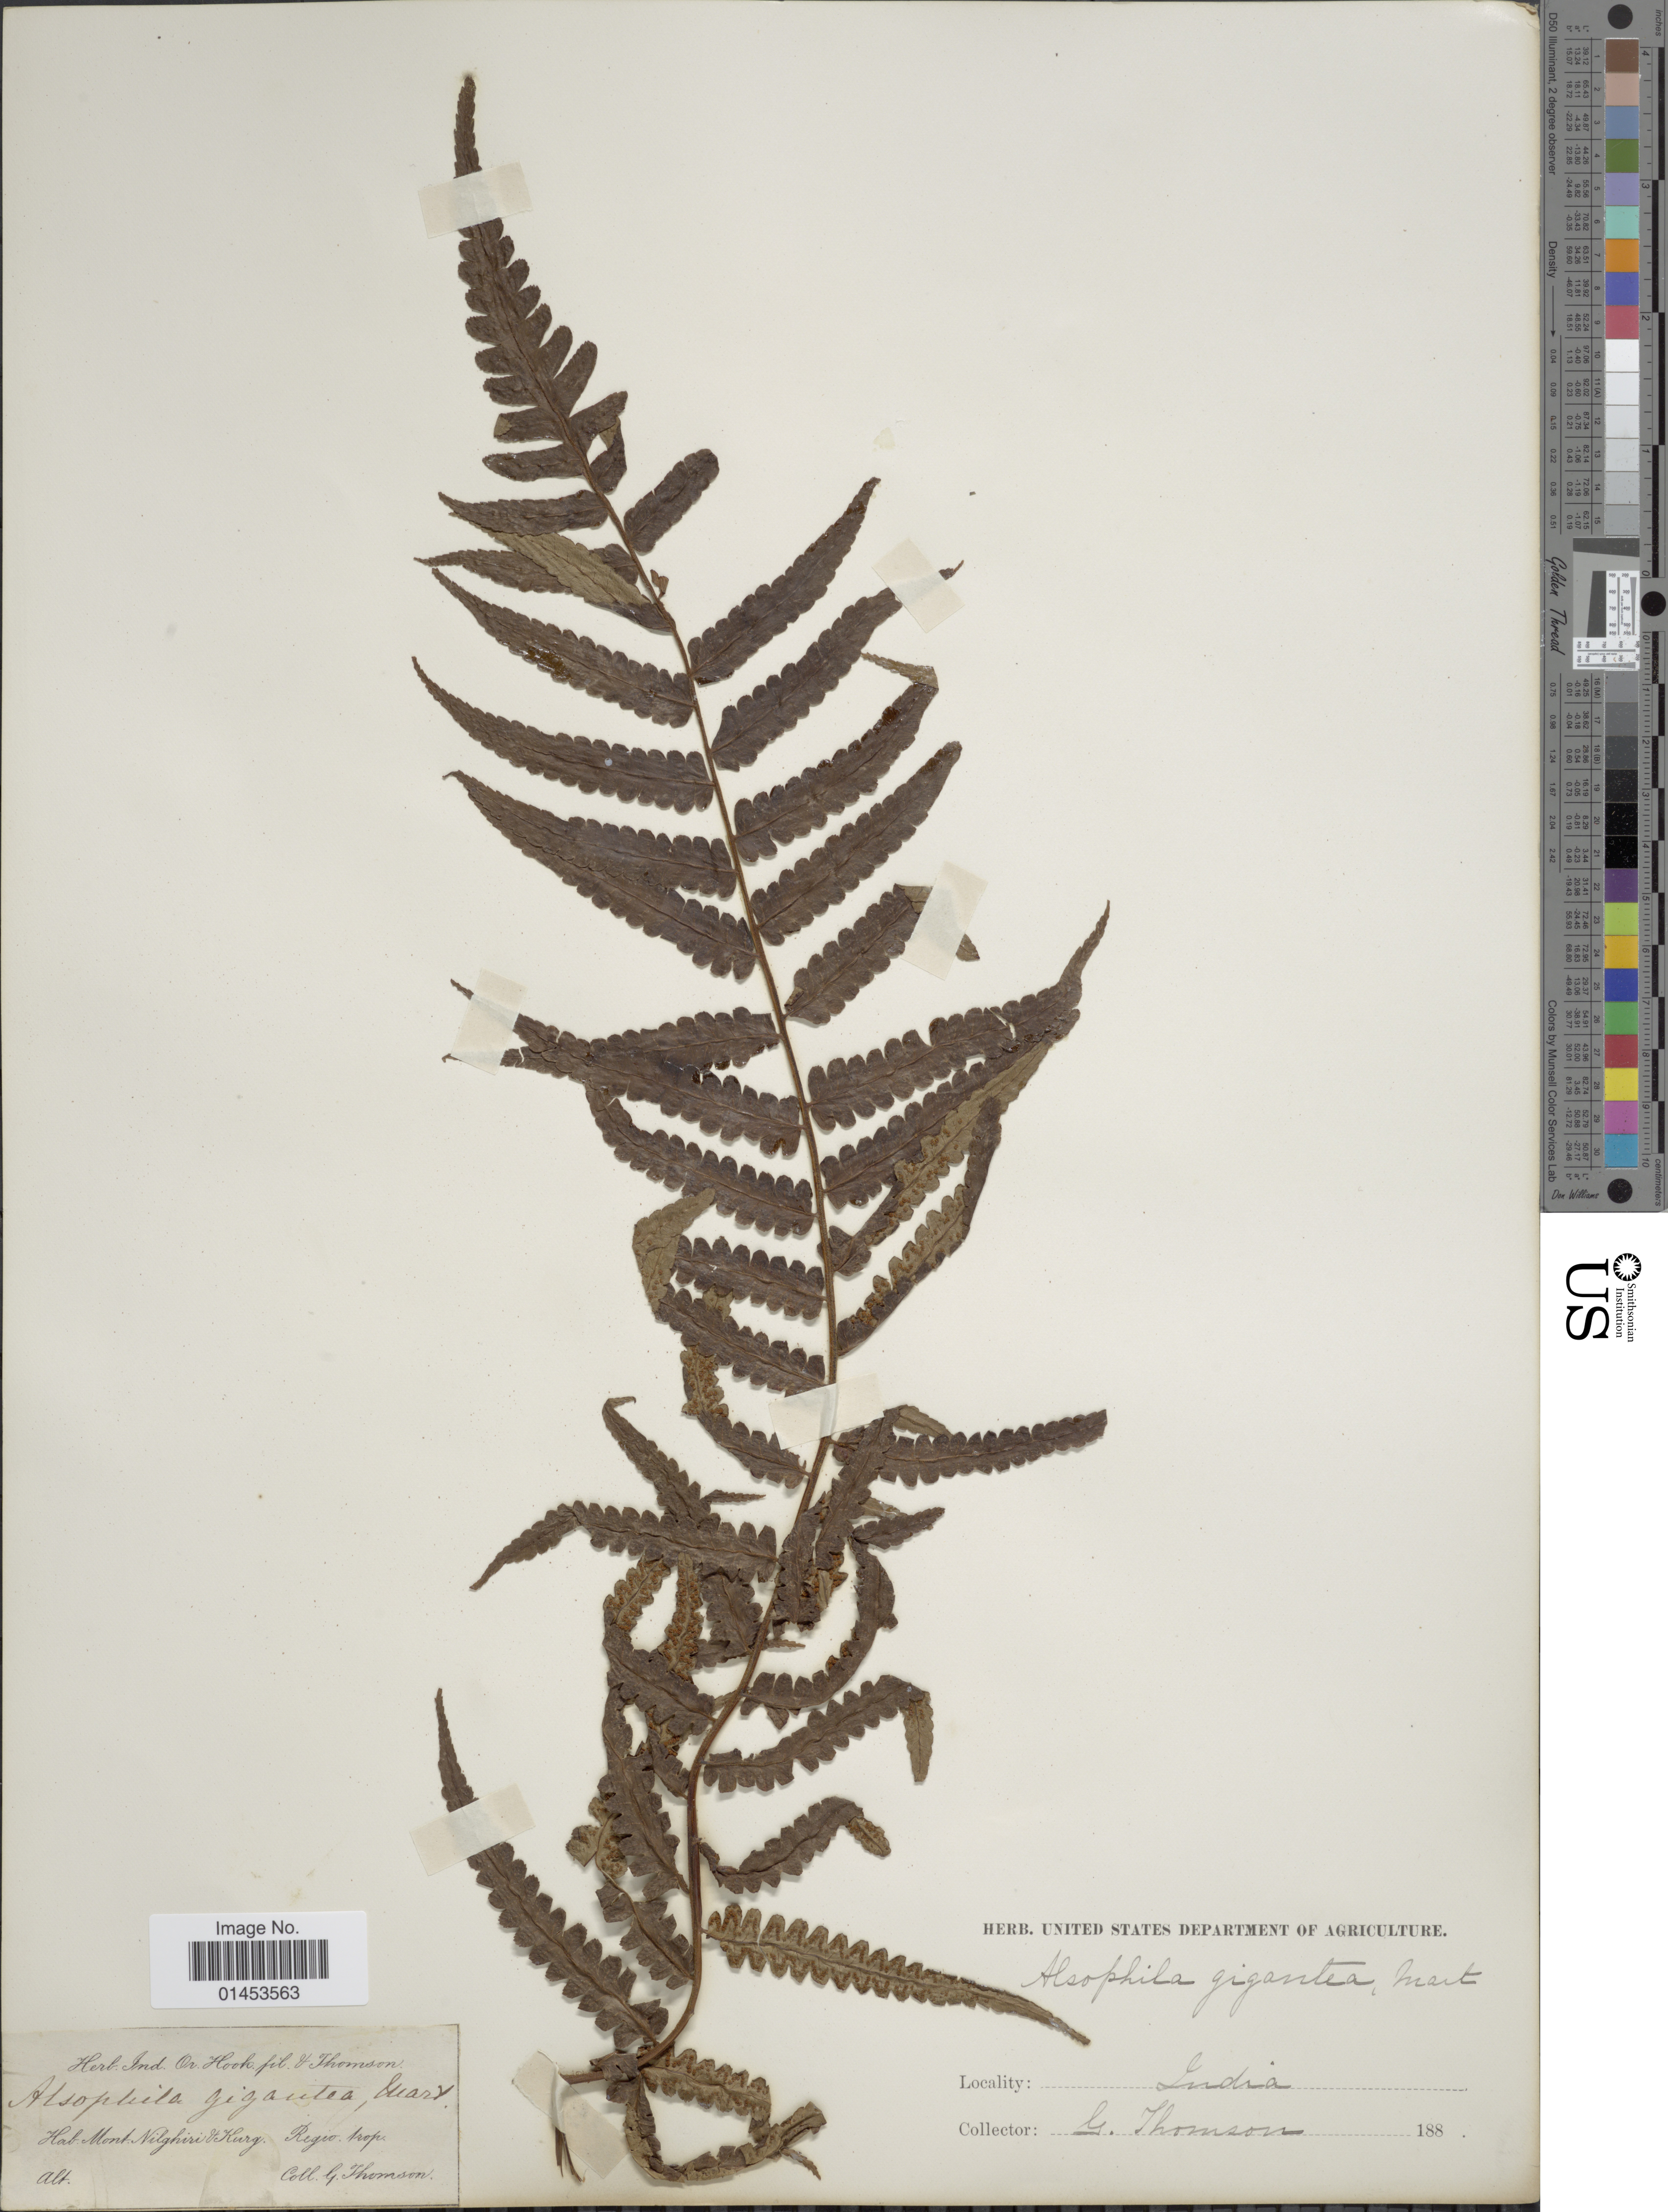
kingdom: Plantae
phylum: Tracheophyta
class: Polypodiopsida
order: Cyatheales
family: Cyatheaceae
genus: Cyathea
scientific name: Cyathea gigantea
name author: (Wall. ex Hook.) Holttum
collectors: G. Thomson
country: India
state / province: Tamil Nadu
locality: Mont-Nilghiri & Kurg, regio trop.